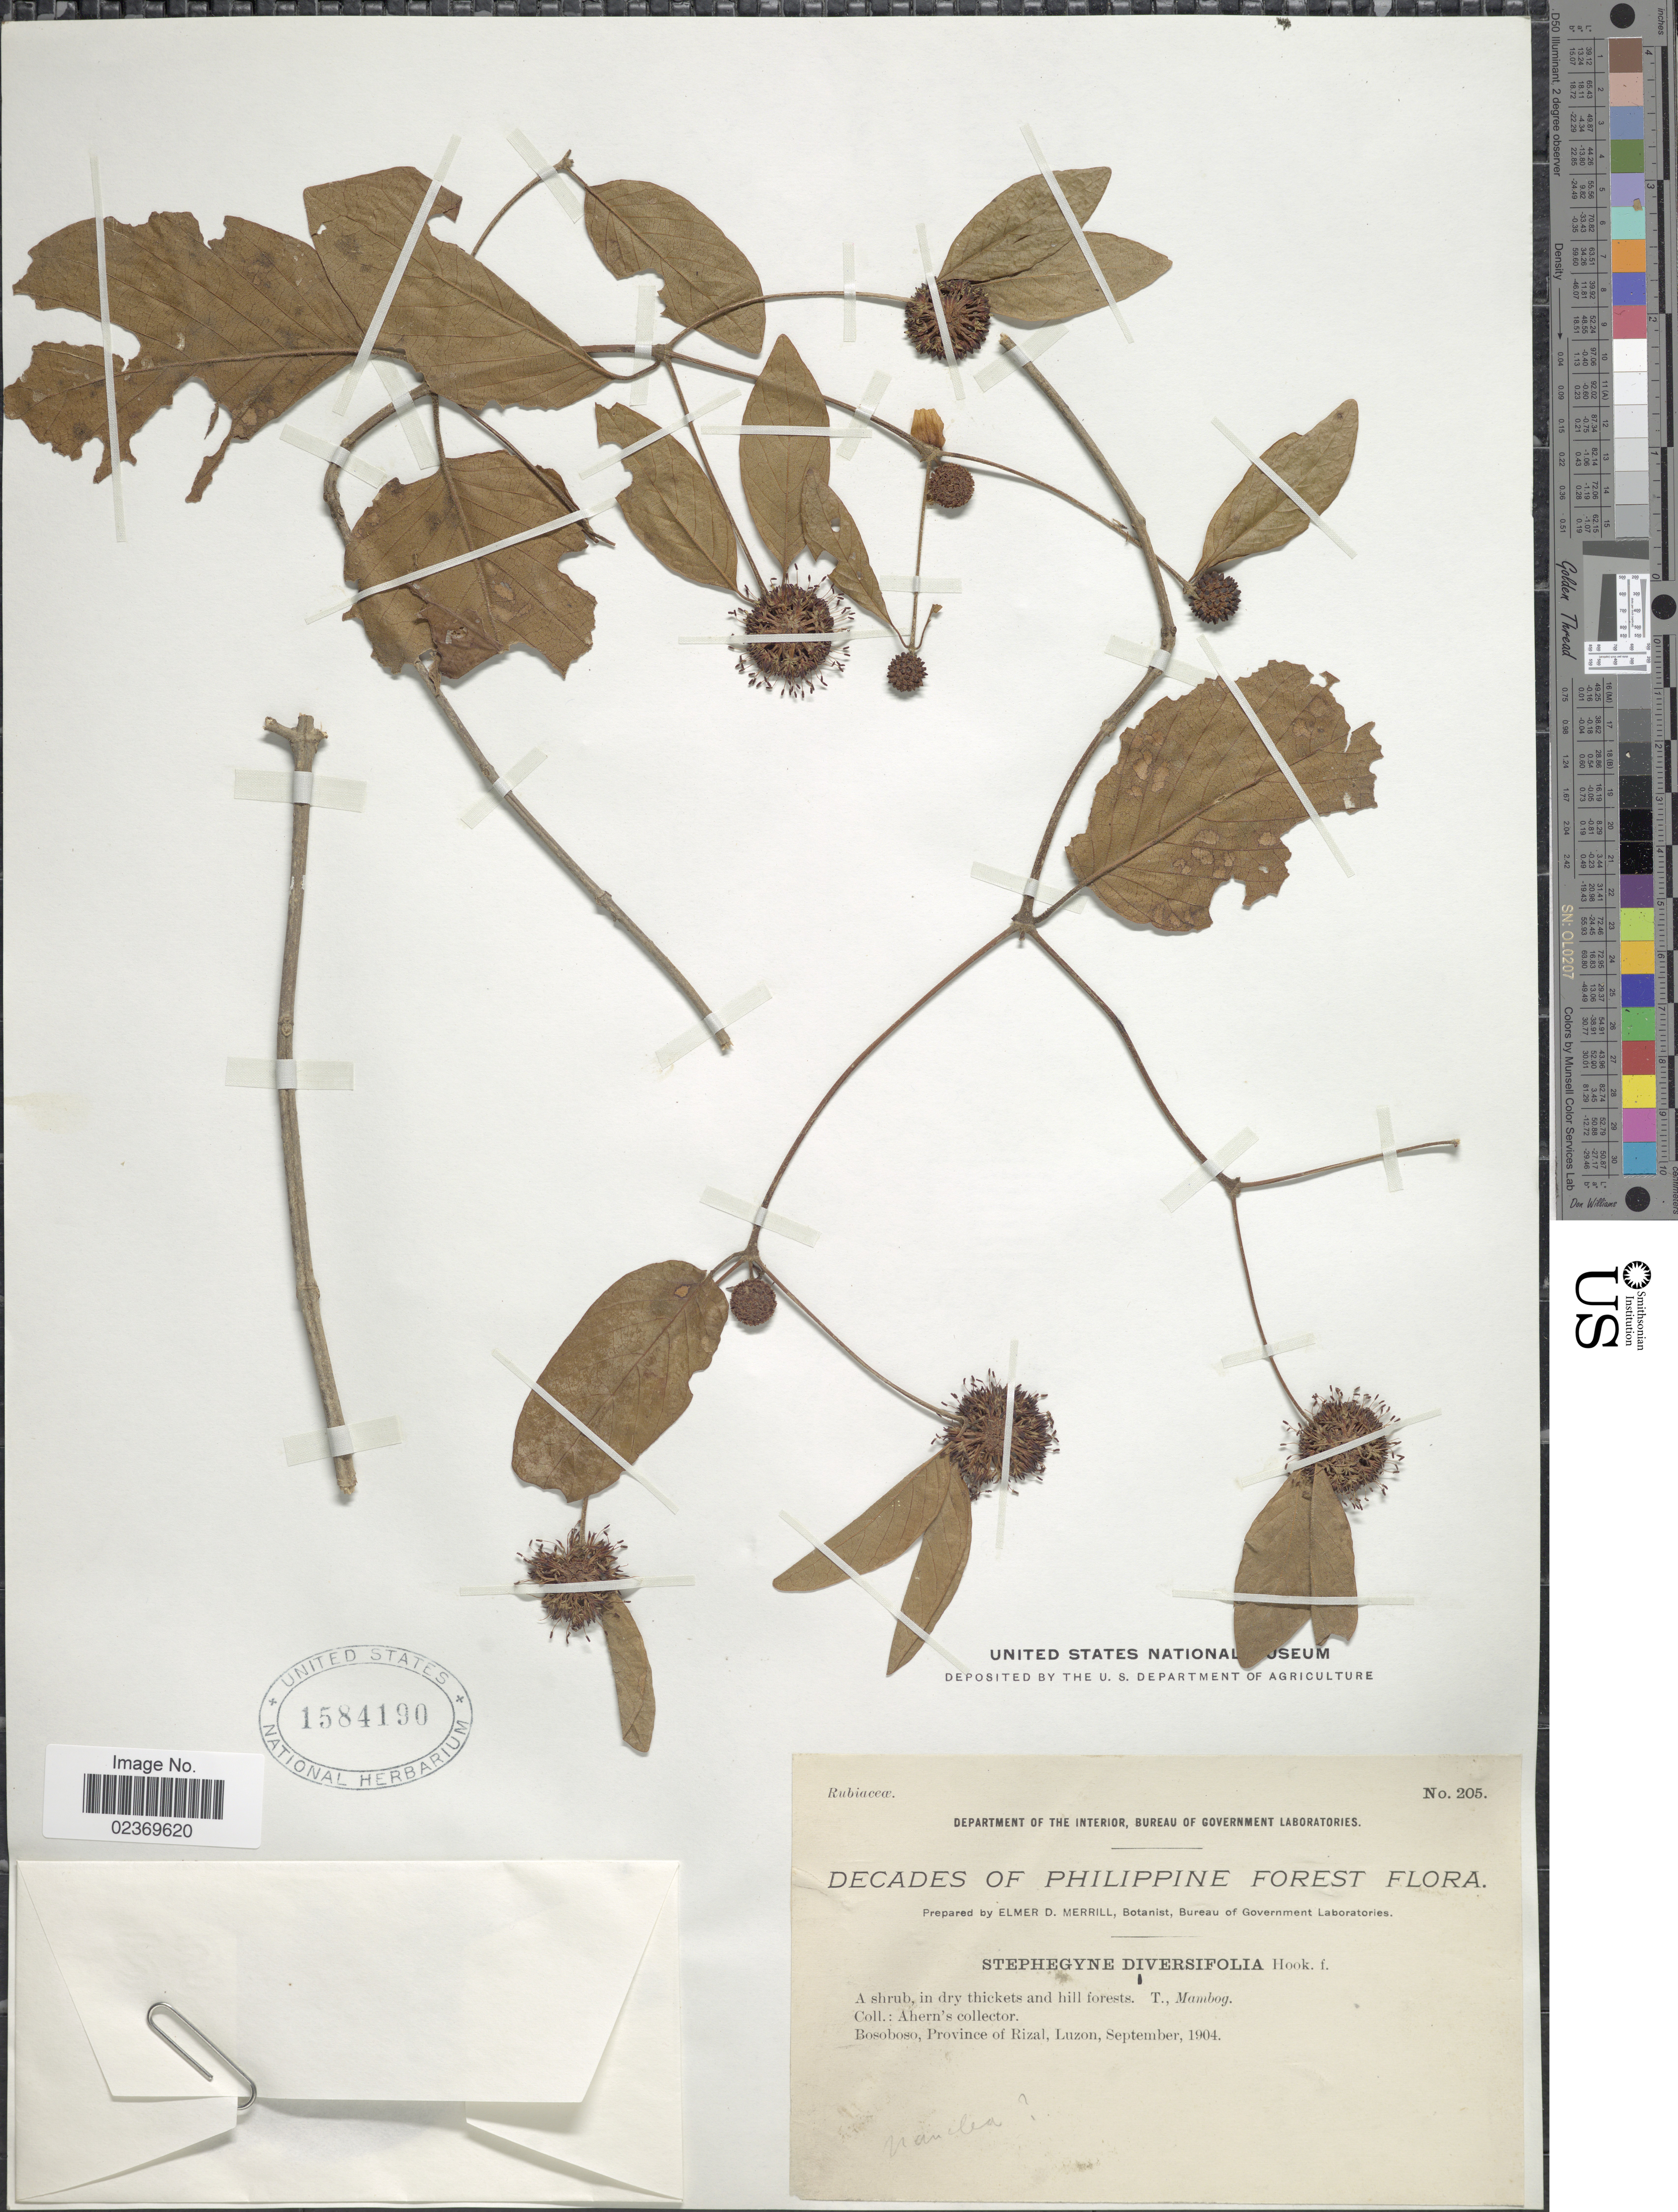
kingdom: Plantae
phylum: Tracheophyta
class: Magnoliopsida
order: Gentianales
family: Rubiaceae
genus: Mitragyna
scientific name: Mitragyna rotundifolia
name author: (Roxb.) Kuntze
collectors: Ahern's collector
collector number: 205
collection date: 1904-09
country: Philippines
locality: Bosoboso, Province of Rizal, Luzon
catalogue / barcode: US 1584190